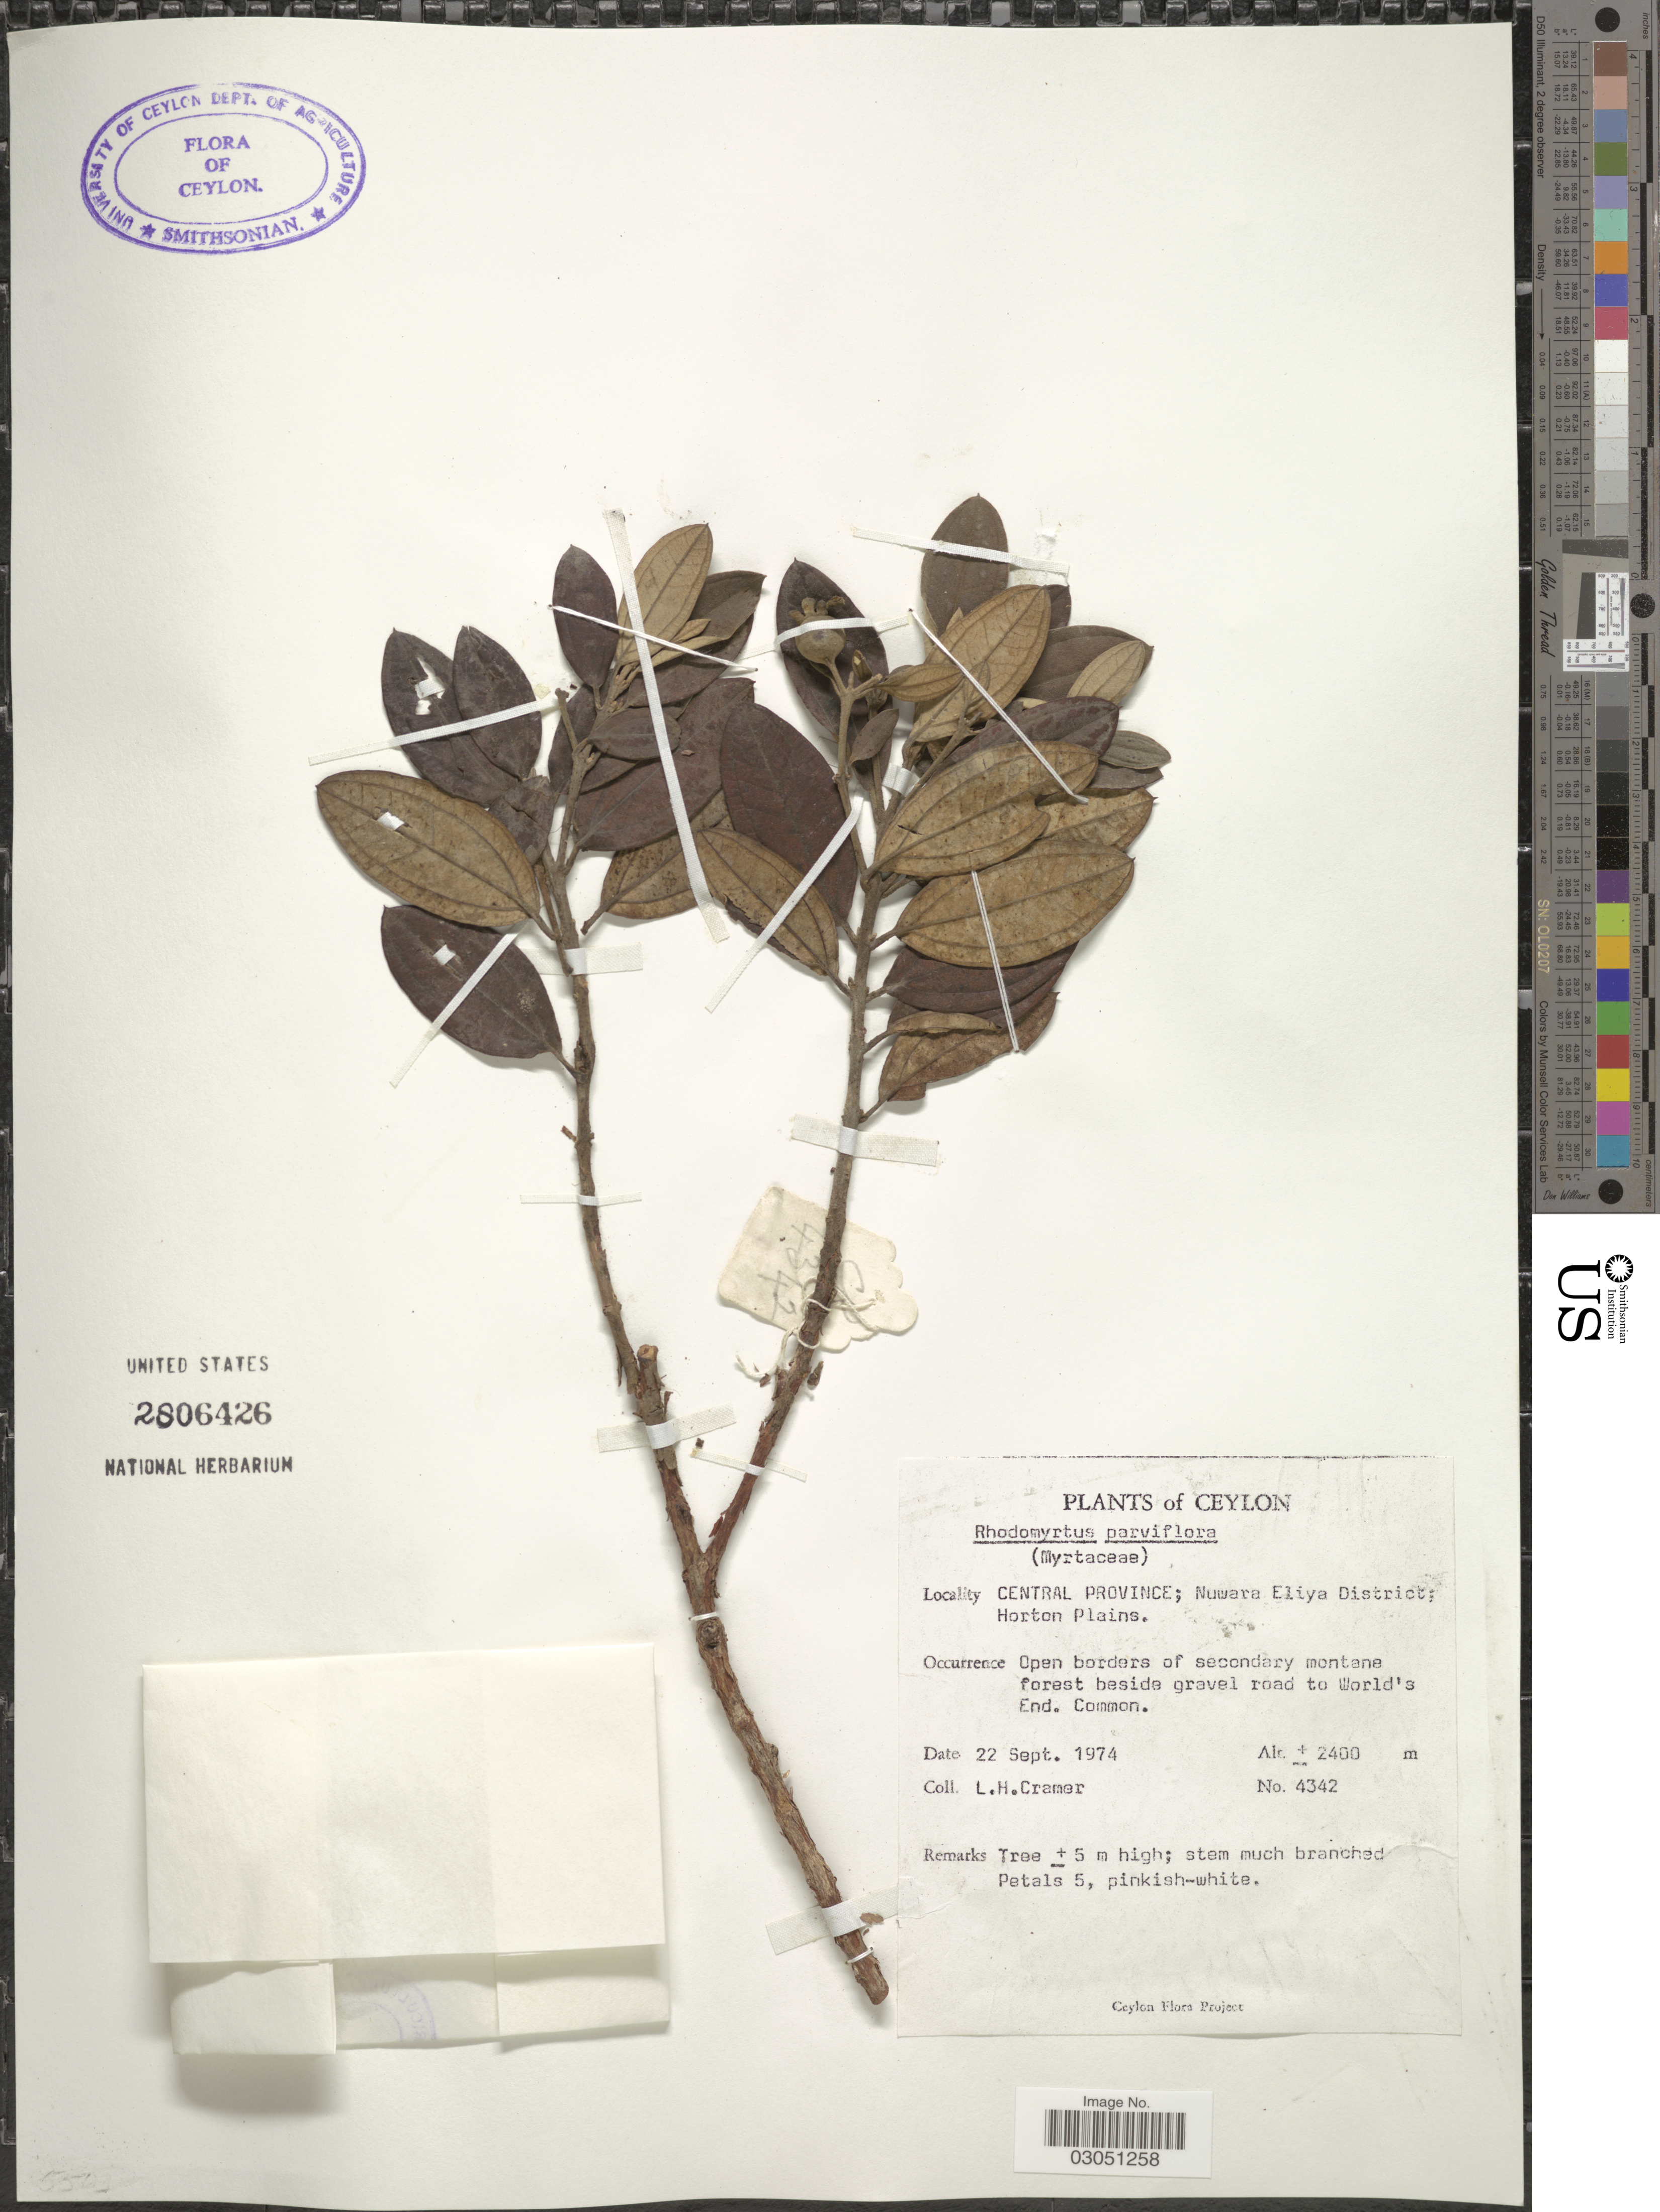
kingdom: Plantae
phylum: Tracheophyta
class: Magnoliopsida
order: Myrtales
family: Myrtaceae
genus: Rhodomyrtus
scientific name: Rhodomyrtus parviflora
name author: Alston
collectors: L. H. Cramer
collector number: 4342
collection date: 1974-09-22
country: Sri Lanka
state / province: Central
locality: Ceylon, Central Province; Nuwara Eliya District; Horton Plains.Open borders of secondary montane forest beside gravel road to World's End.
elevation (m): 2400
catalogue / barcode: US 2806426